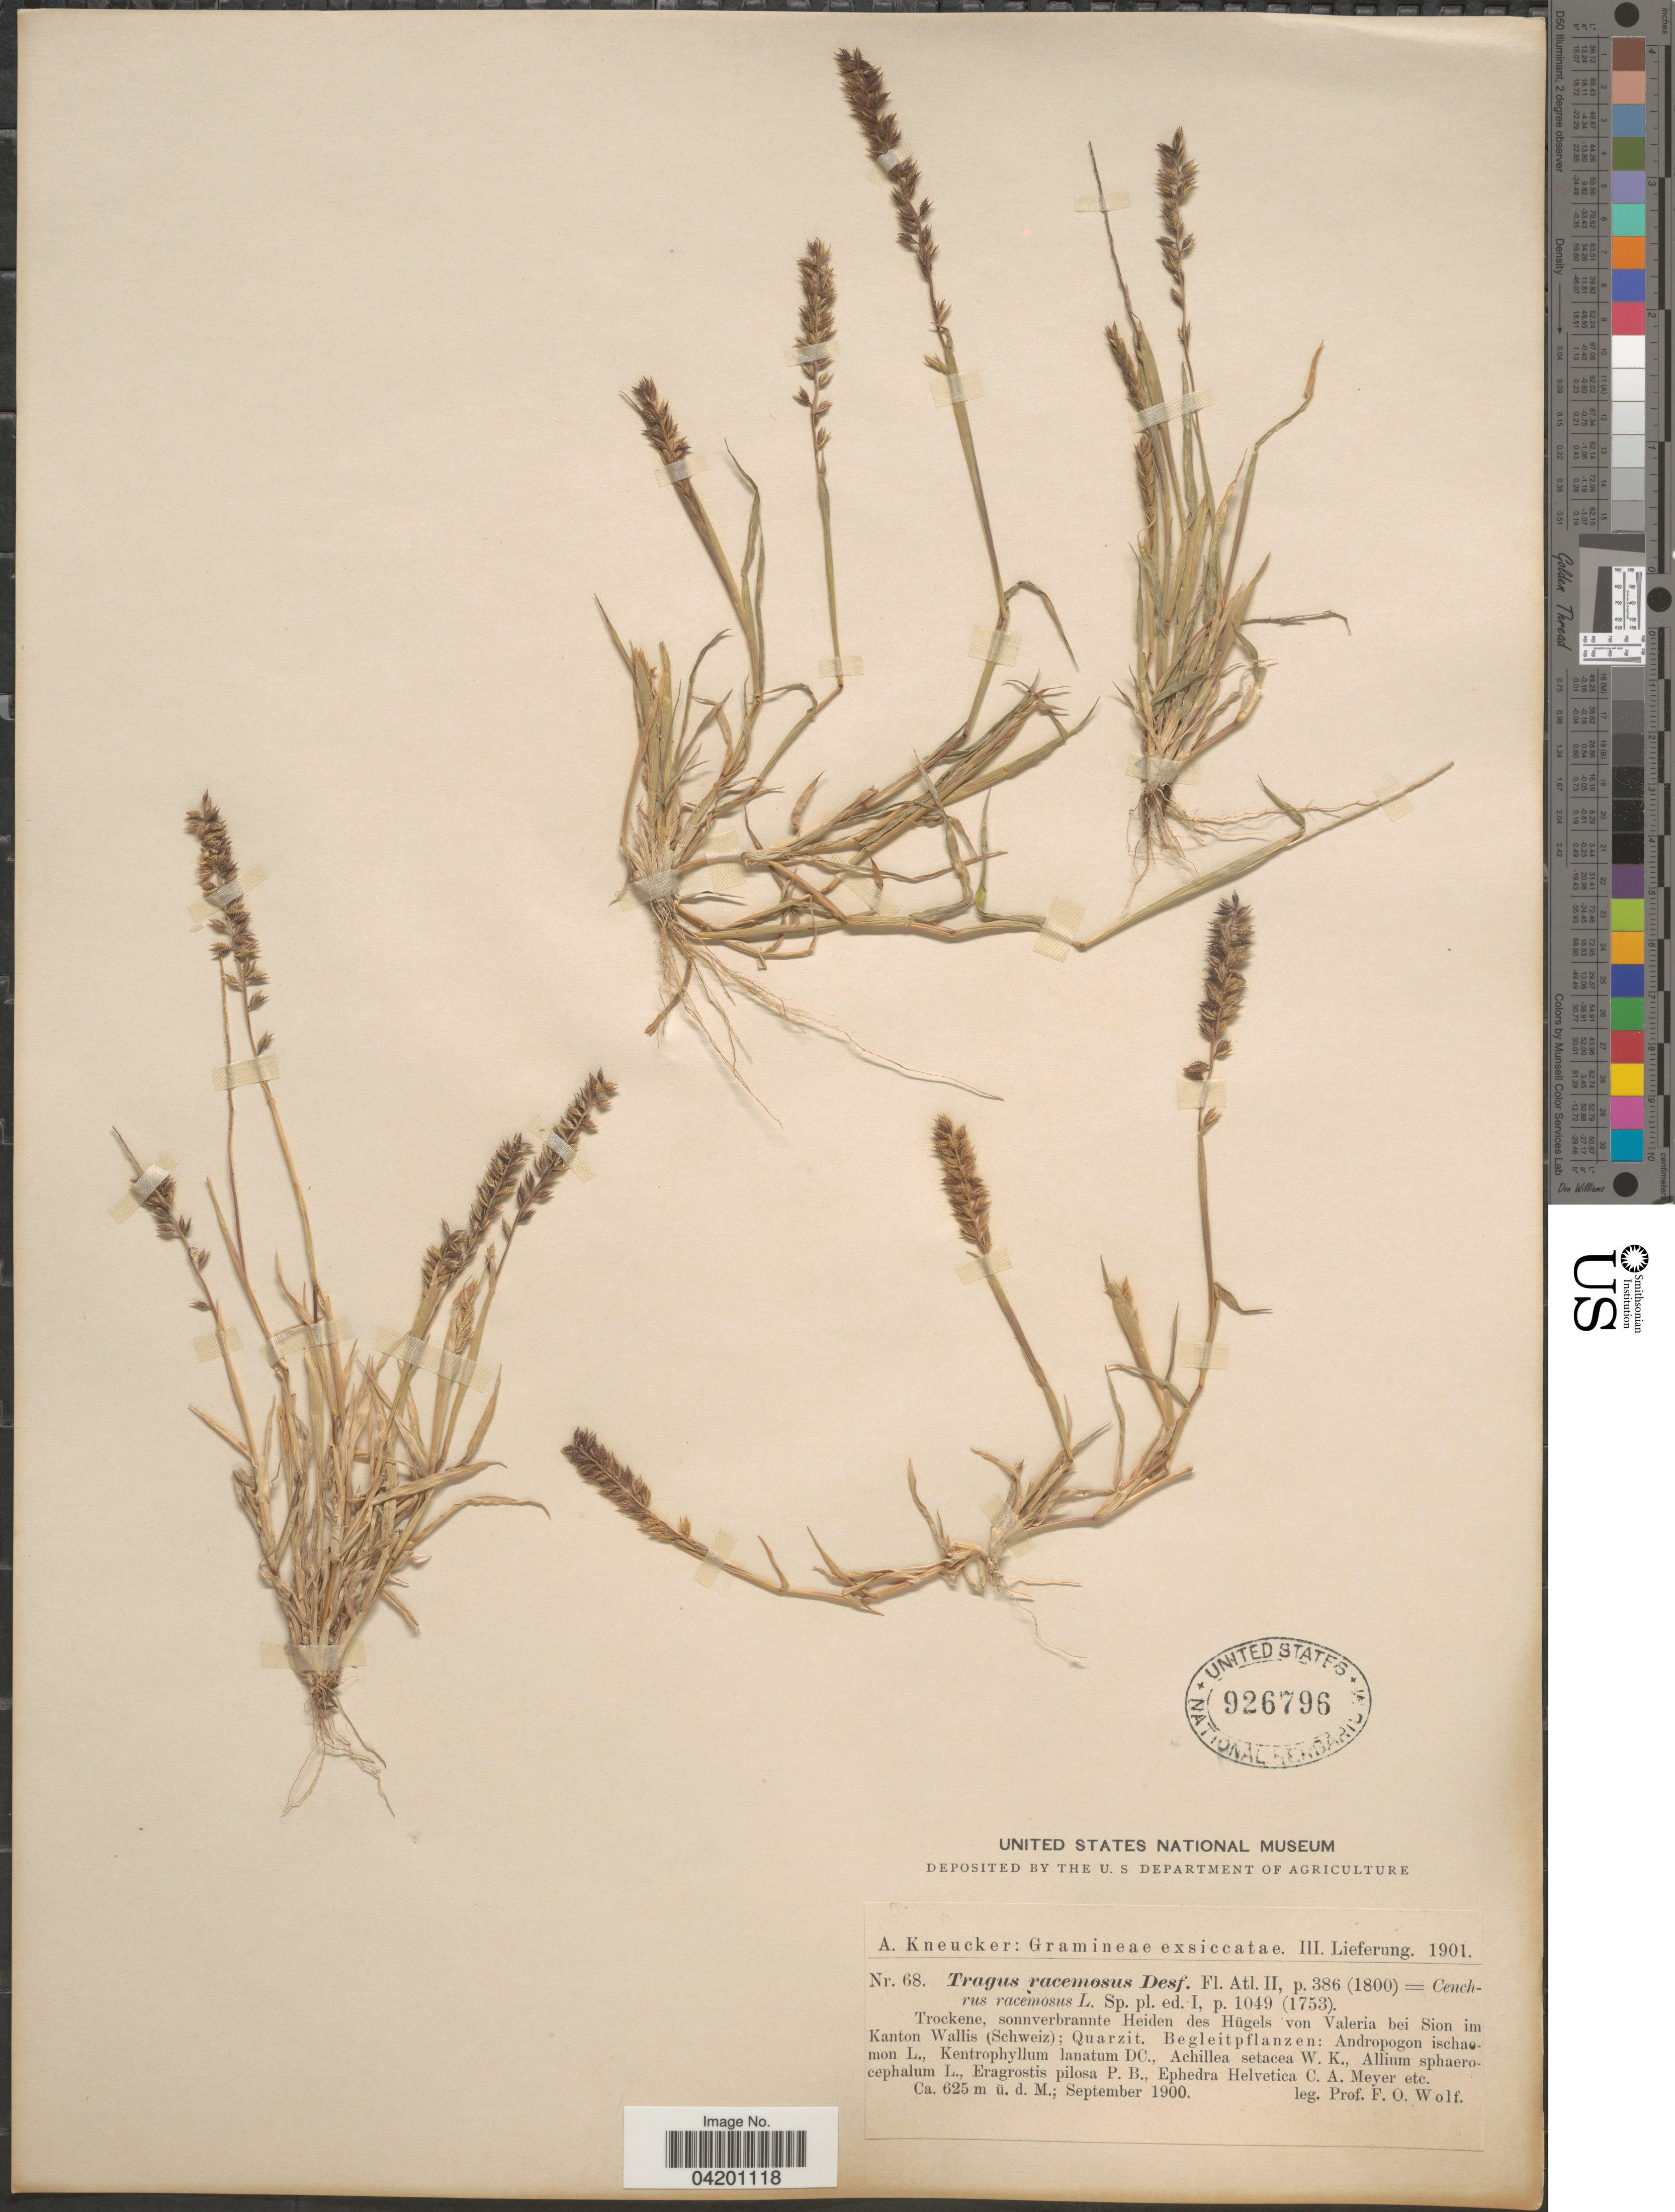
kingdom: Plantae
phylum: Tracheophyta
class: Liliopsida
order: Poales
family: Poaceae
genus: Tragus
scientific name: Tragus racemosus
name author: (L.) All.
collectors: F. Wolf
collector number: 68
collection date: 1900-09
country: Switzerland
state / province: Valais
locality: Trockene, sonnverbrannte Heiden des Hügels von Valeria bei Sion im Kanton Wallis (Schweiz).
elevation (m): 625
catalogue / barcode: US 926796